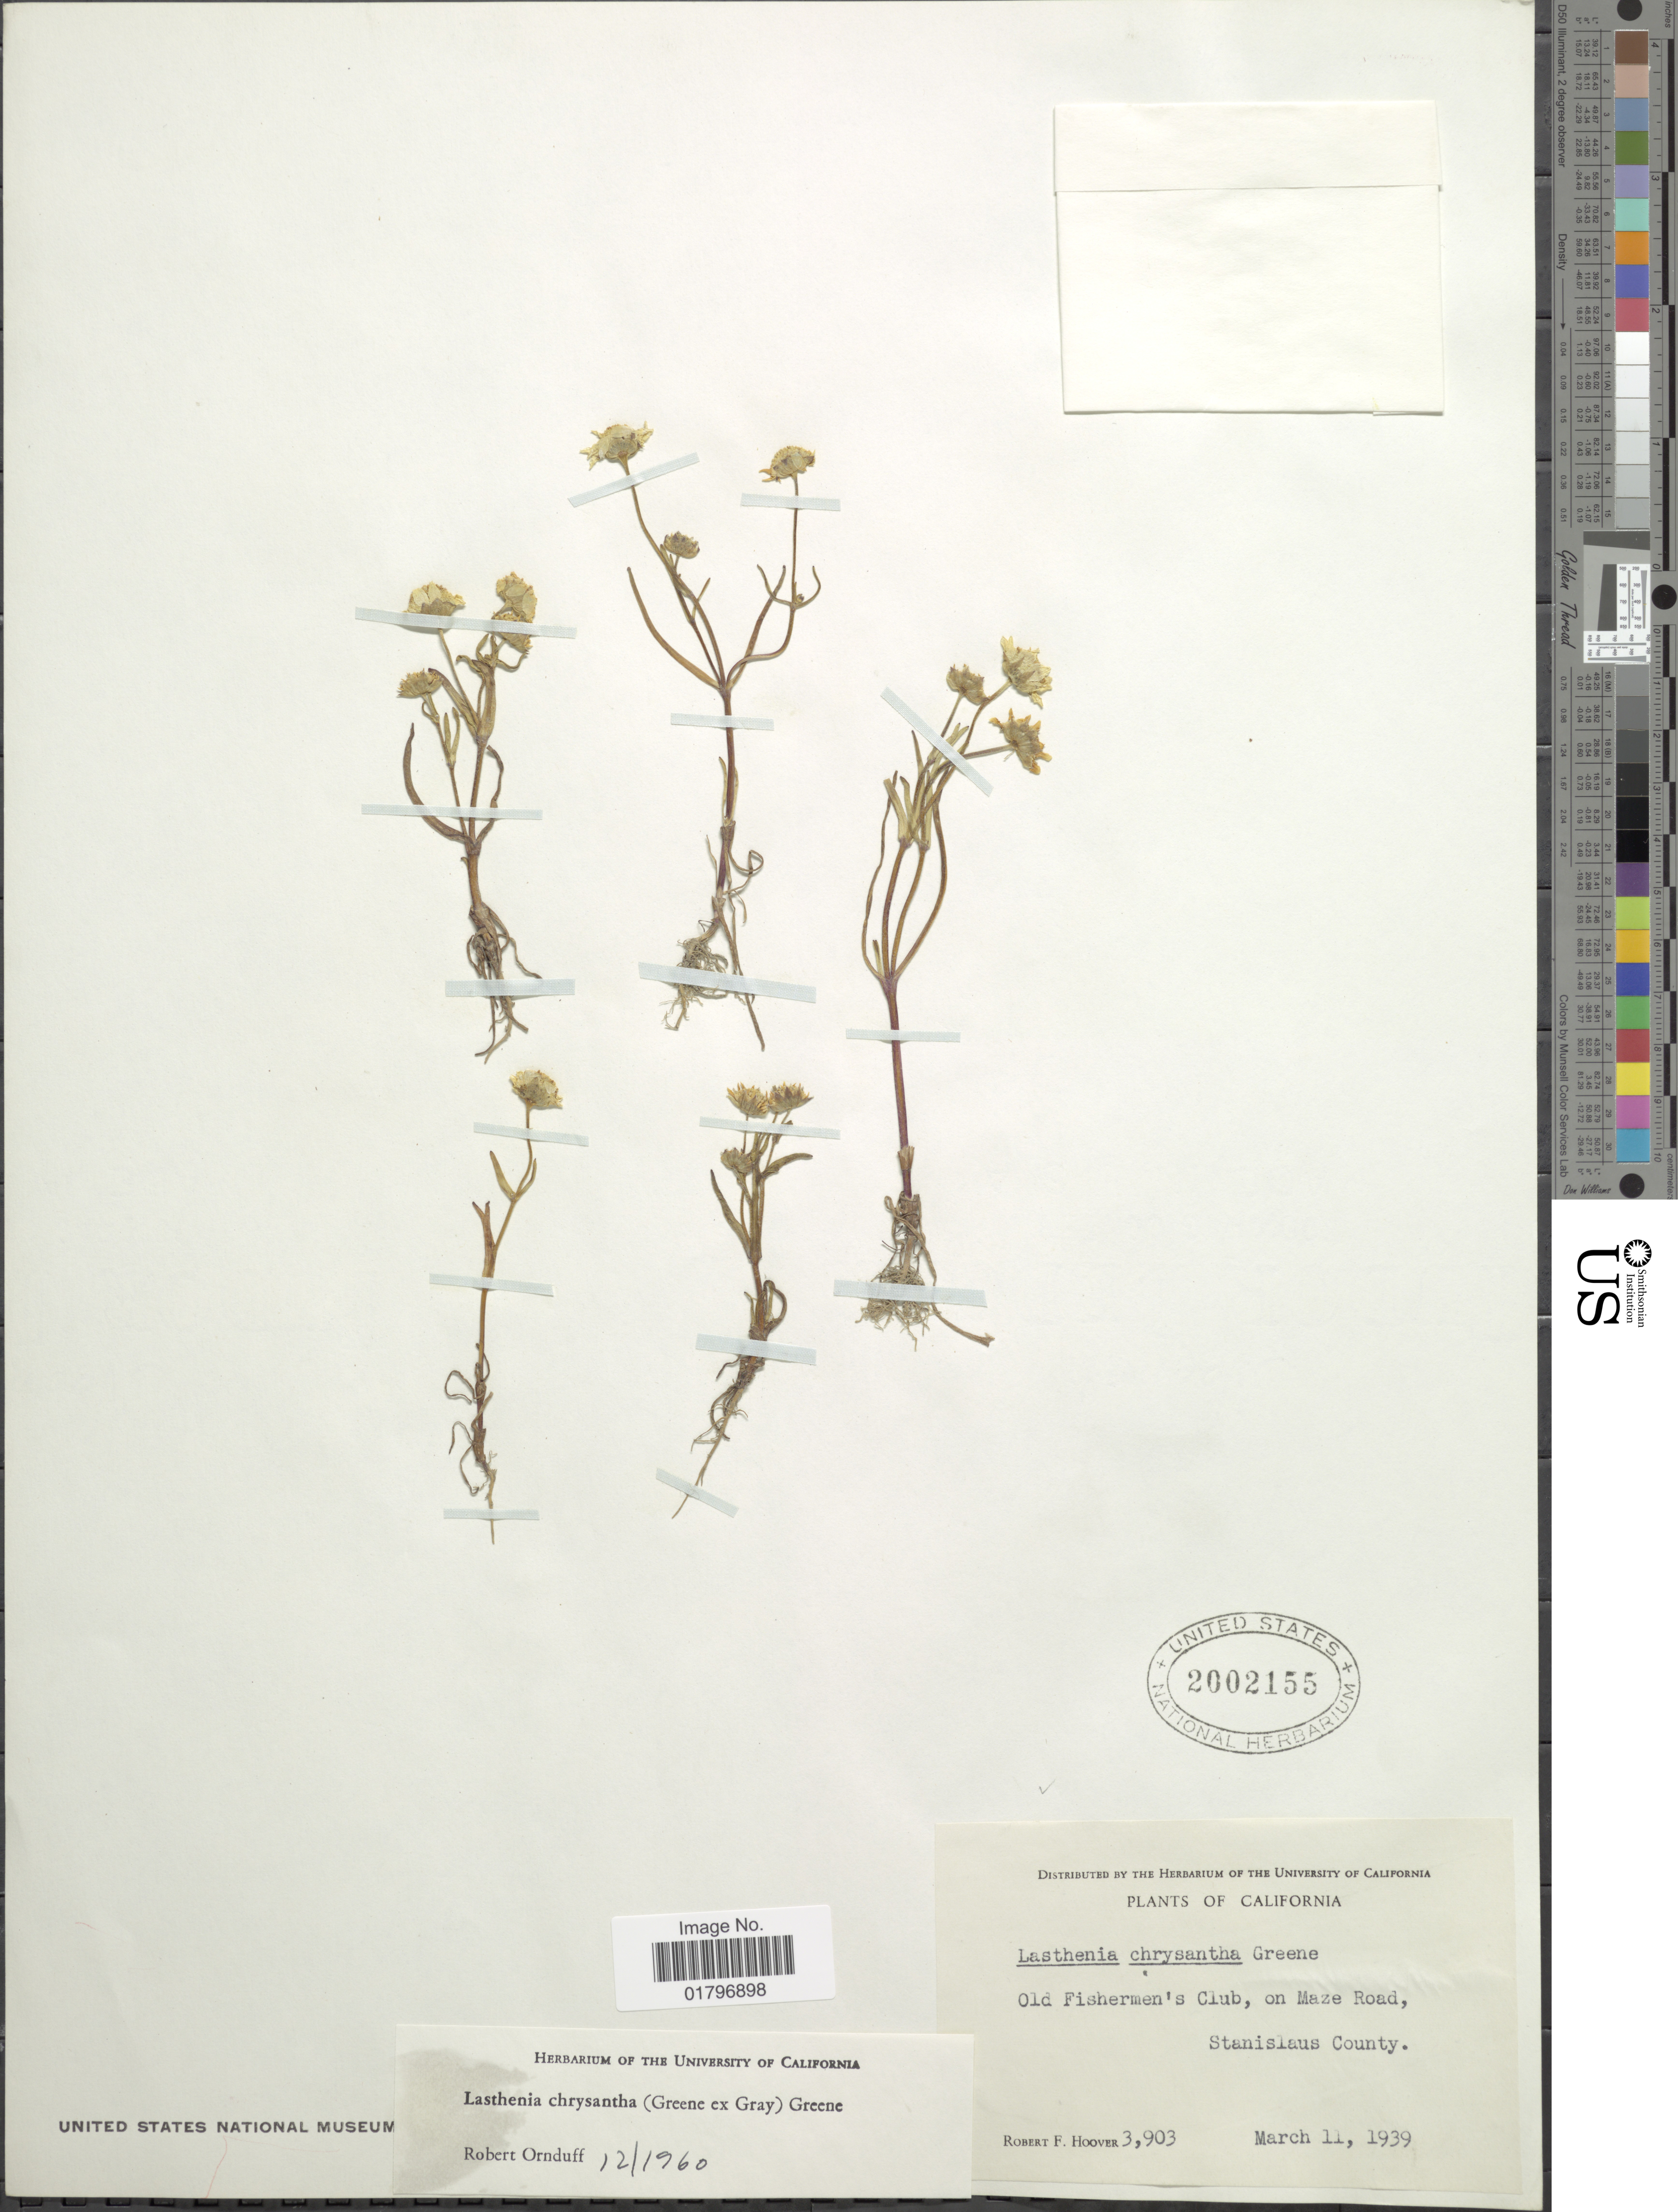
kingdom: Plantae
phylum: Tracheophyta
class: Magnoliopsida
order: Asterales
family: Asteraceae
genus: Lasthenia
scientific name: Lasthenia chrysantha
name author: (Greene ex A. Gray) Greene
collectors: R. F. Hoover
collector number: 3903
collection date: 1939-03-11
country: United States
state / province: California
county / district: Stanislaus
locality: Old Fishermen's Club, on Maze Road, Stanislaus County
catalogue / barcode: US 2002155